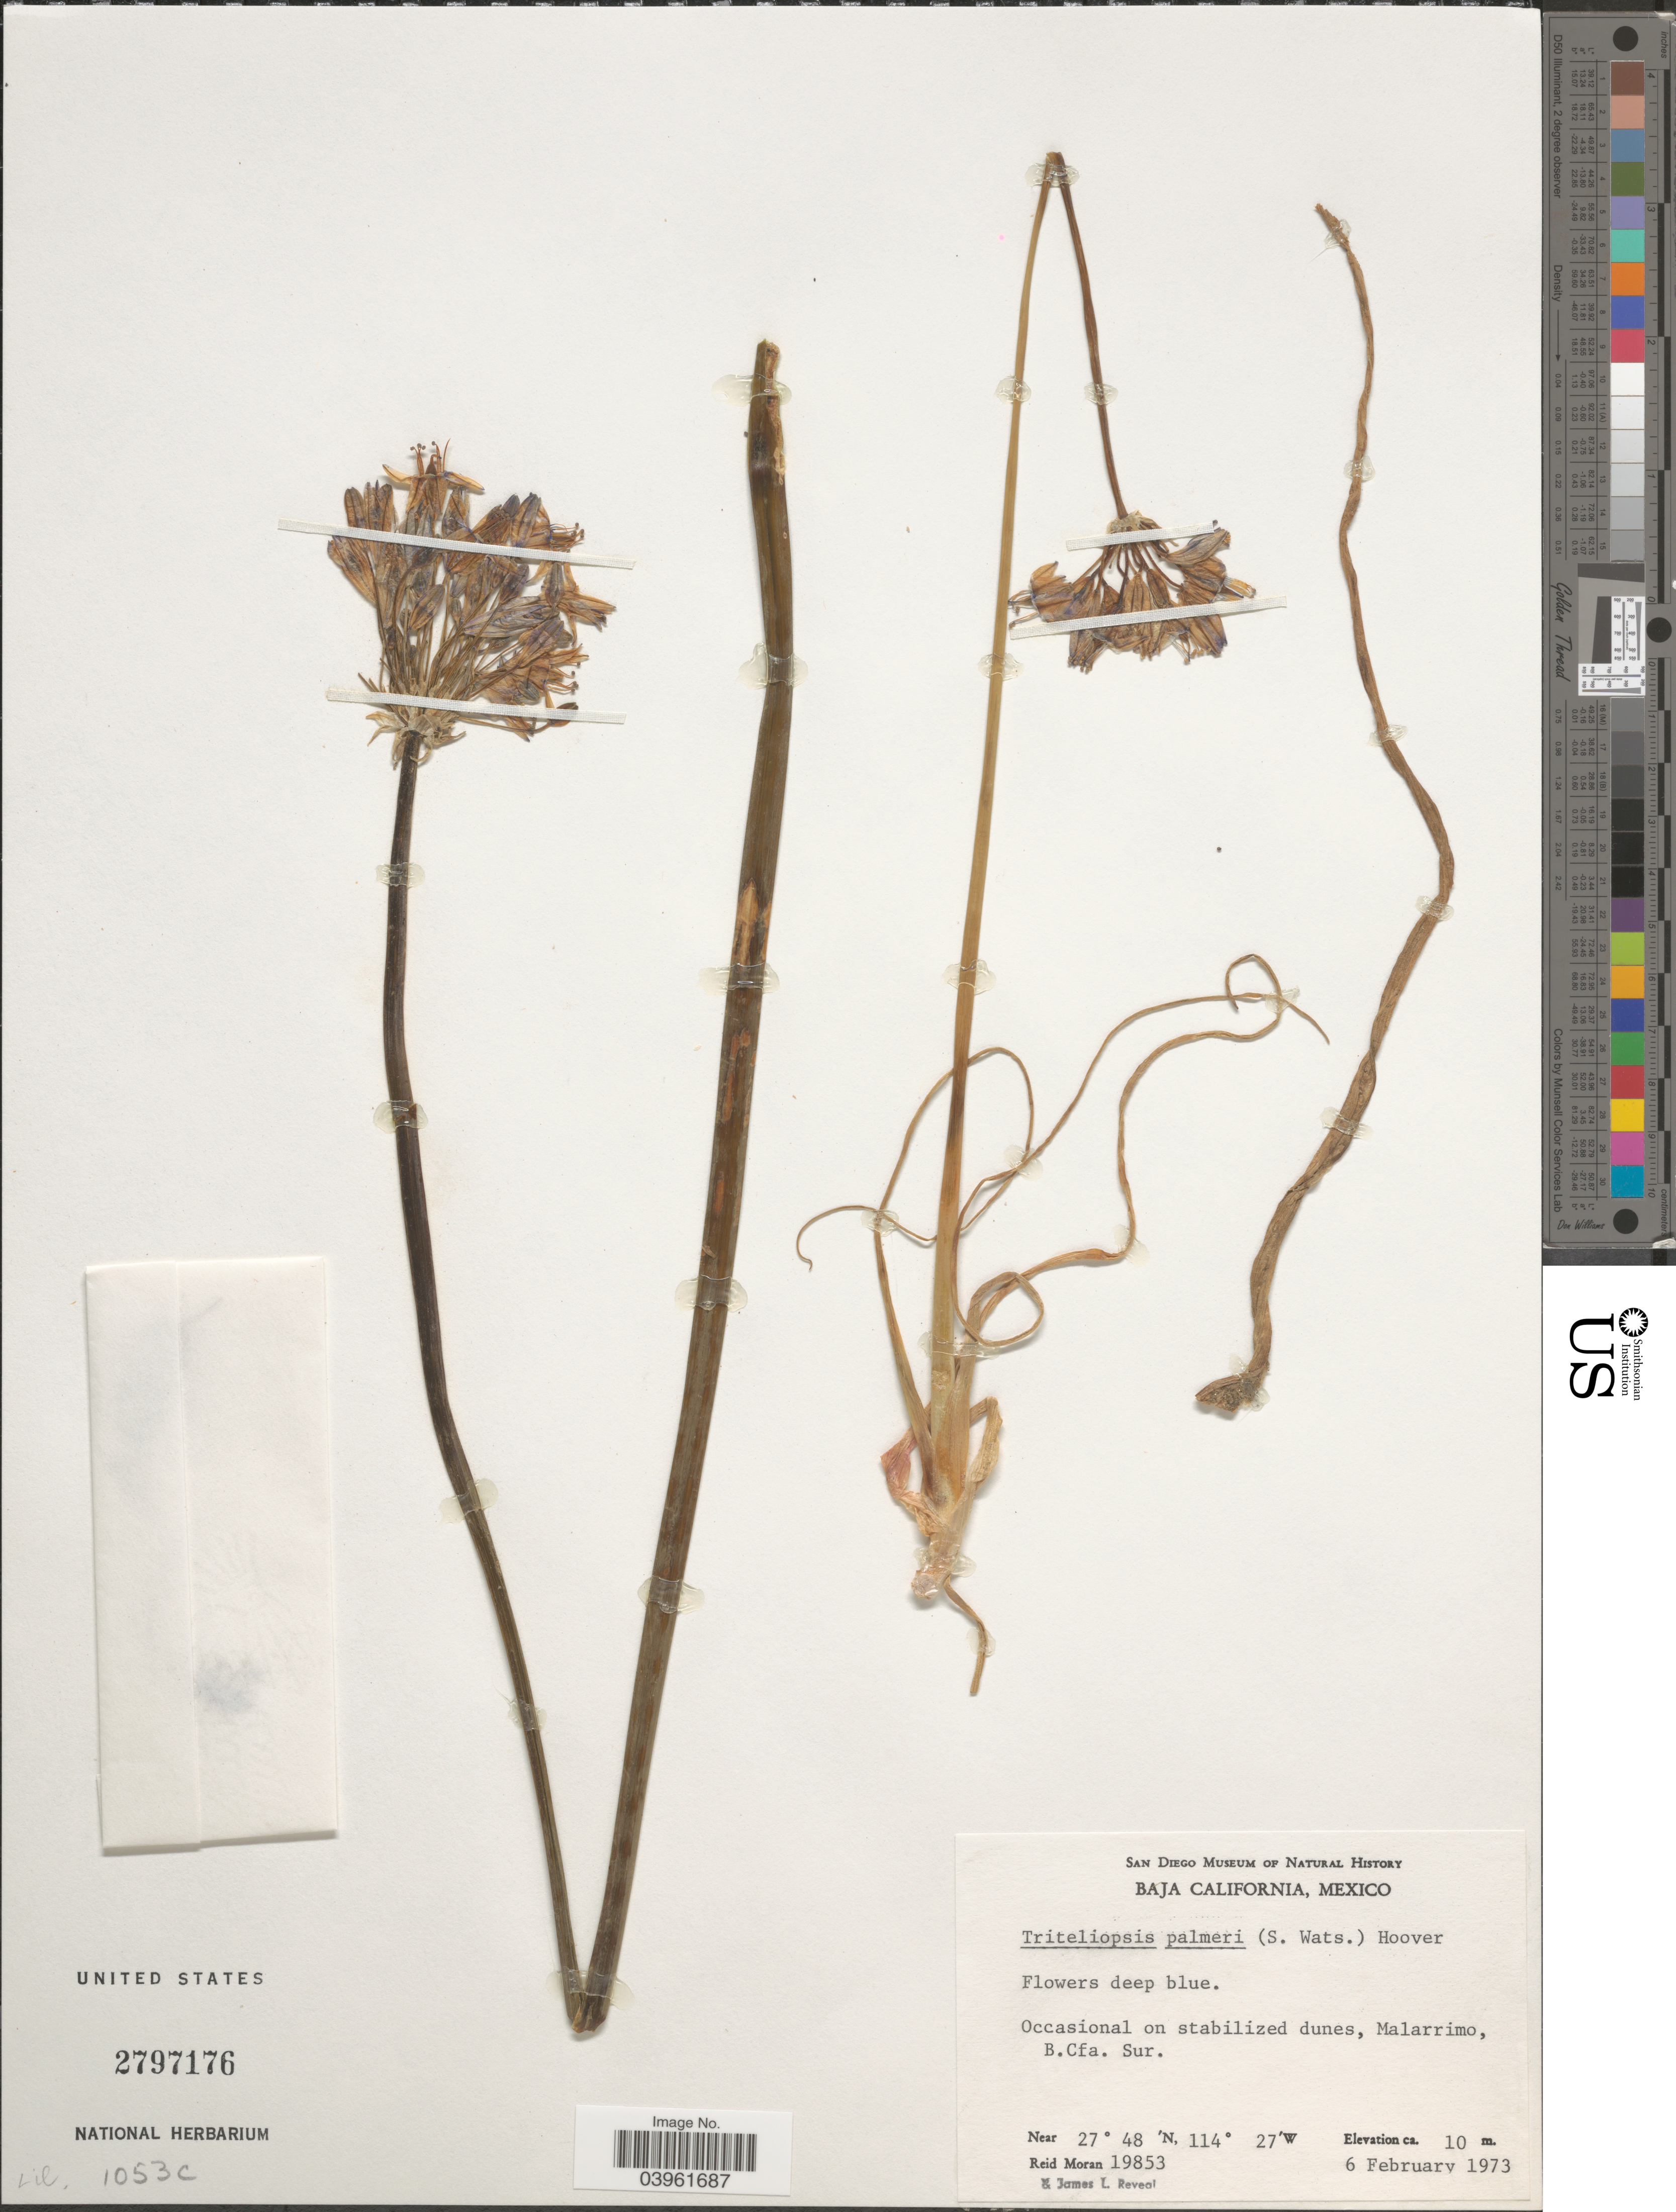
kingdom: Plantae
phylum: Tracheophyta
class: Liliopsida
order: Asparagales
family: Asparagaceae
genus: Triteleiopsis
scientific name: Triteleiopsis palmeri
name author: (S. Watson) Hoover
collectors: R. Moran & J. L. Reveal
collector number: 19853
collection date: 1973-02-06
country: Mexico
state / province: Baja California Sur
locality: Baja California. Occasional on stabilized dunes, Malarrimo, B.Cfa. Sur.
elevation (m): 10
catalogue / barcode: US 2797176